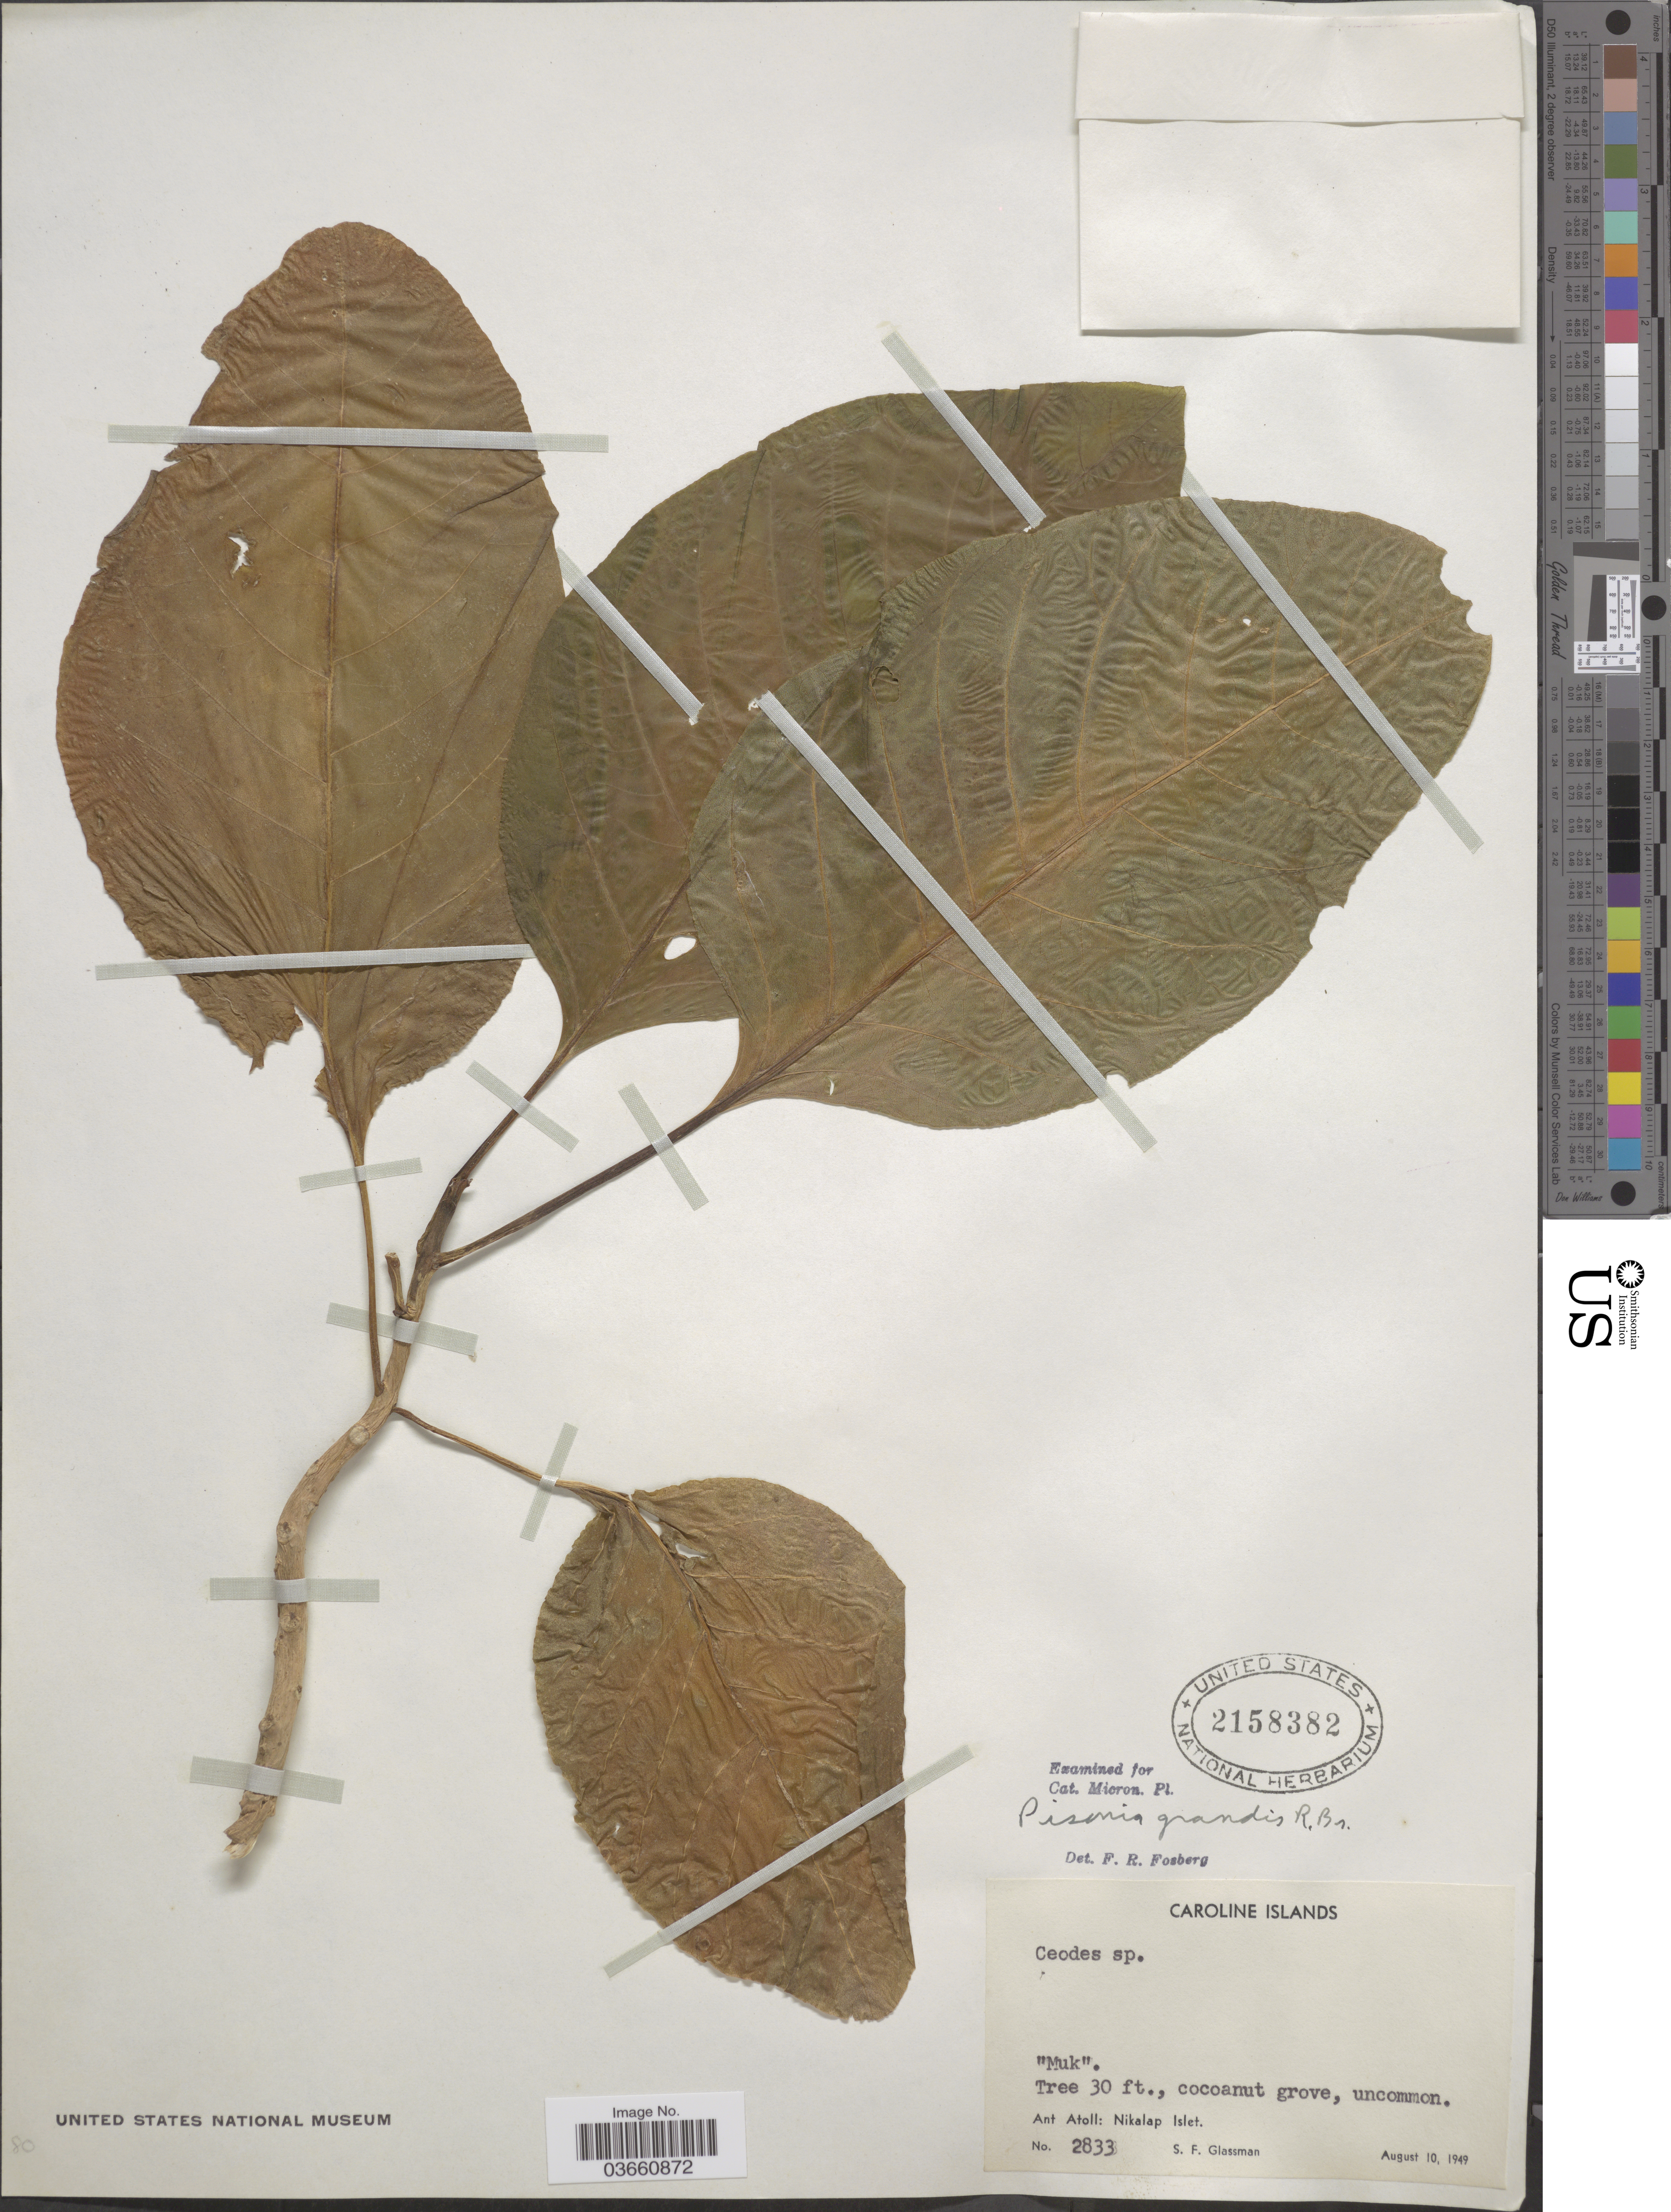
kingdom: Plantae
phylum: Tracheophyta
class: Magnoliopsida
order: Caryophyllales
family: Nyctaginaceae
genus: Pisonia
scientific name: Pisonia grandis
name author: R. Br.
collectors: S. F. Glassman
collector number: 2833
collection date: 1949-08-10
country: Micronesia, Federated States of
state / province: Pohnpei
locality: Caroline Islands. Ant Atoll: Nikalap Islet.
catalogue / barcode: US 2158382